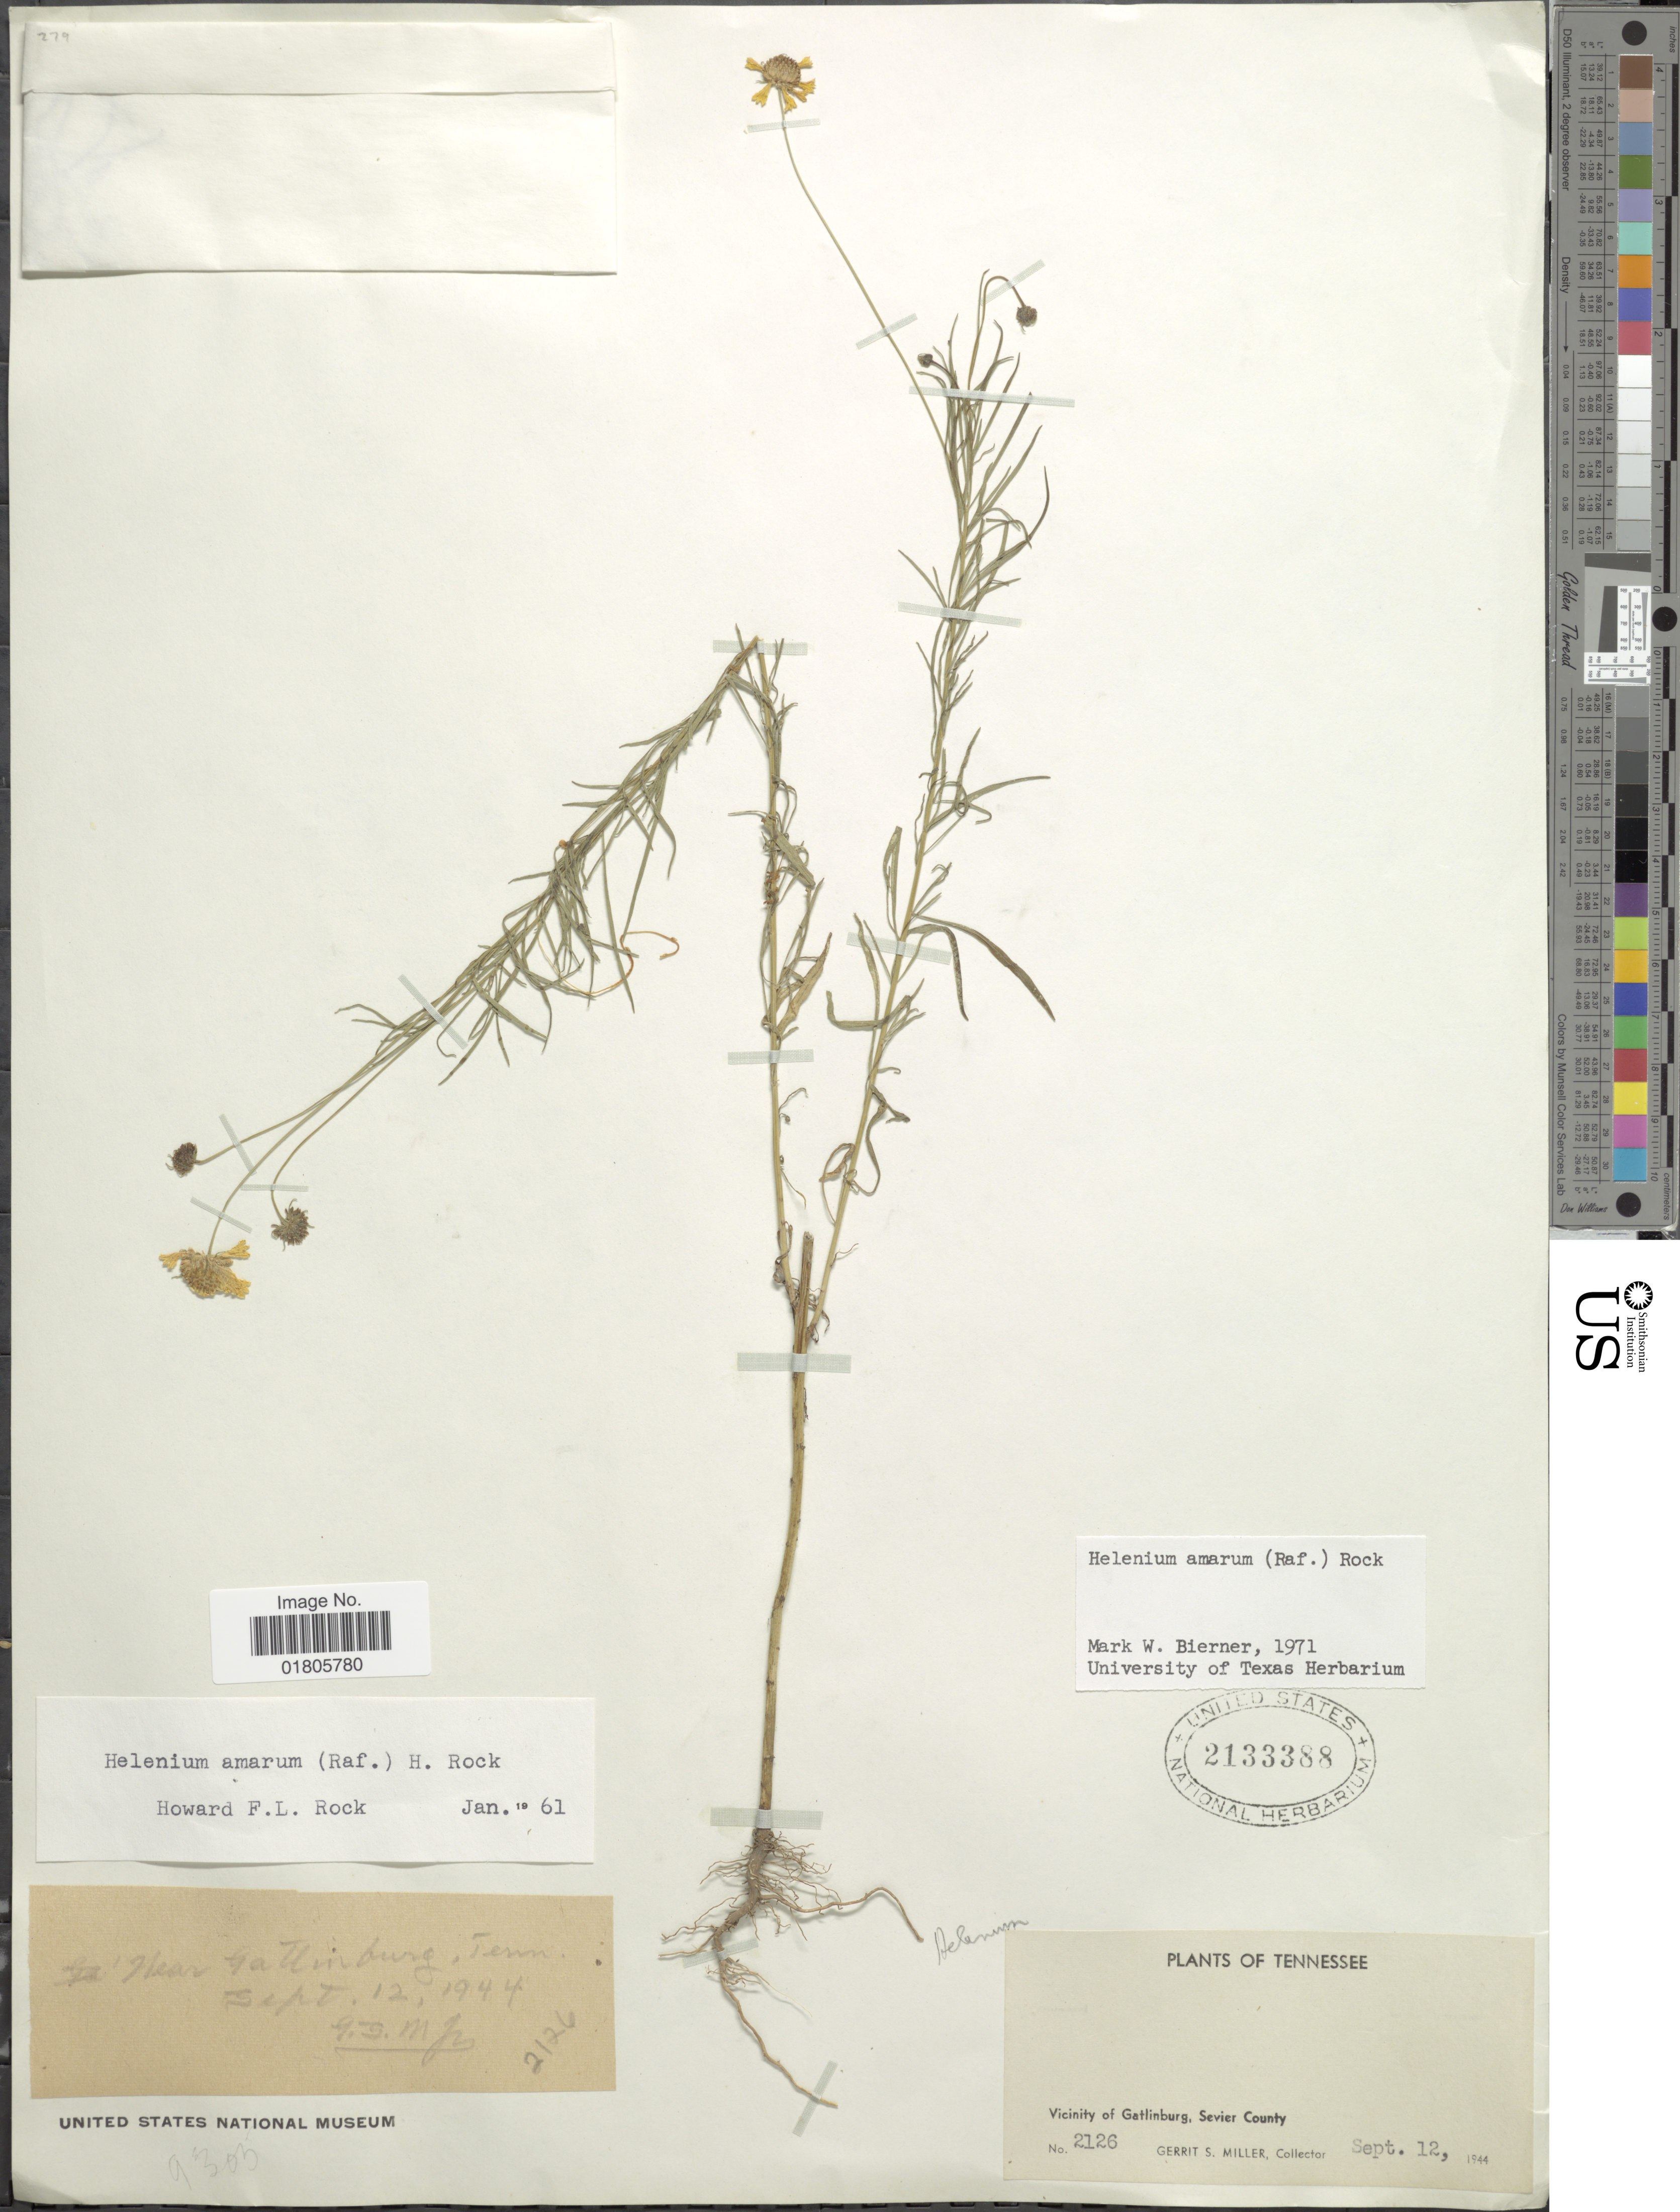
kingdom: Plantae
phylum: Tracheophyta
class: Magnoliopsida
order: Asterales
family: Asteraceae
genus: Helenium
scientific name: Helenium amarum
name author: (Raf.) H. Rock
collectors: G. S. Miller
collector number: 2126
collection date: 1944-09-12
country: United States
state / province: Tennessee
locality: Vicinity of Gatlinburg, Sevier County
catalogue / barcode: US 2133388